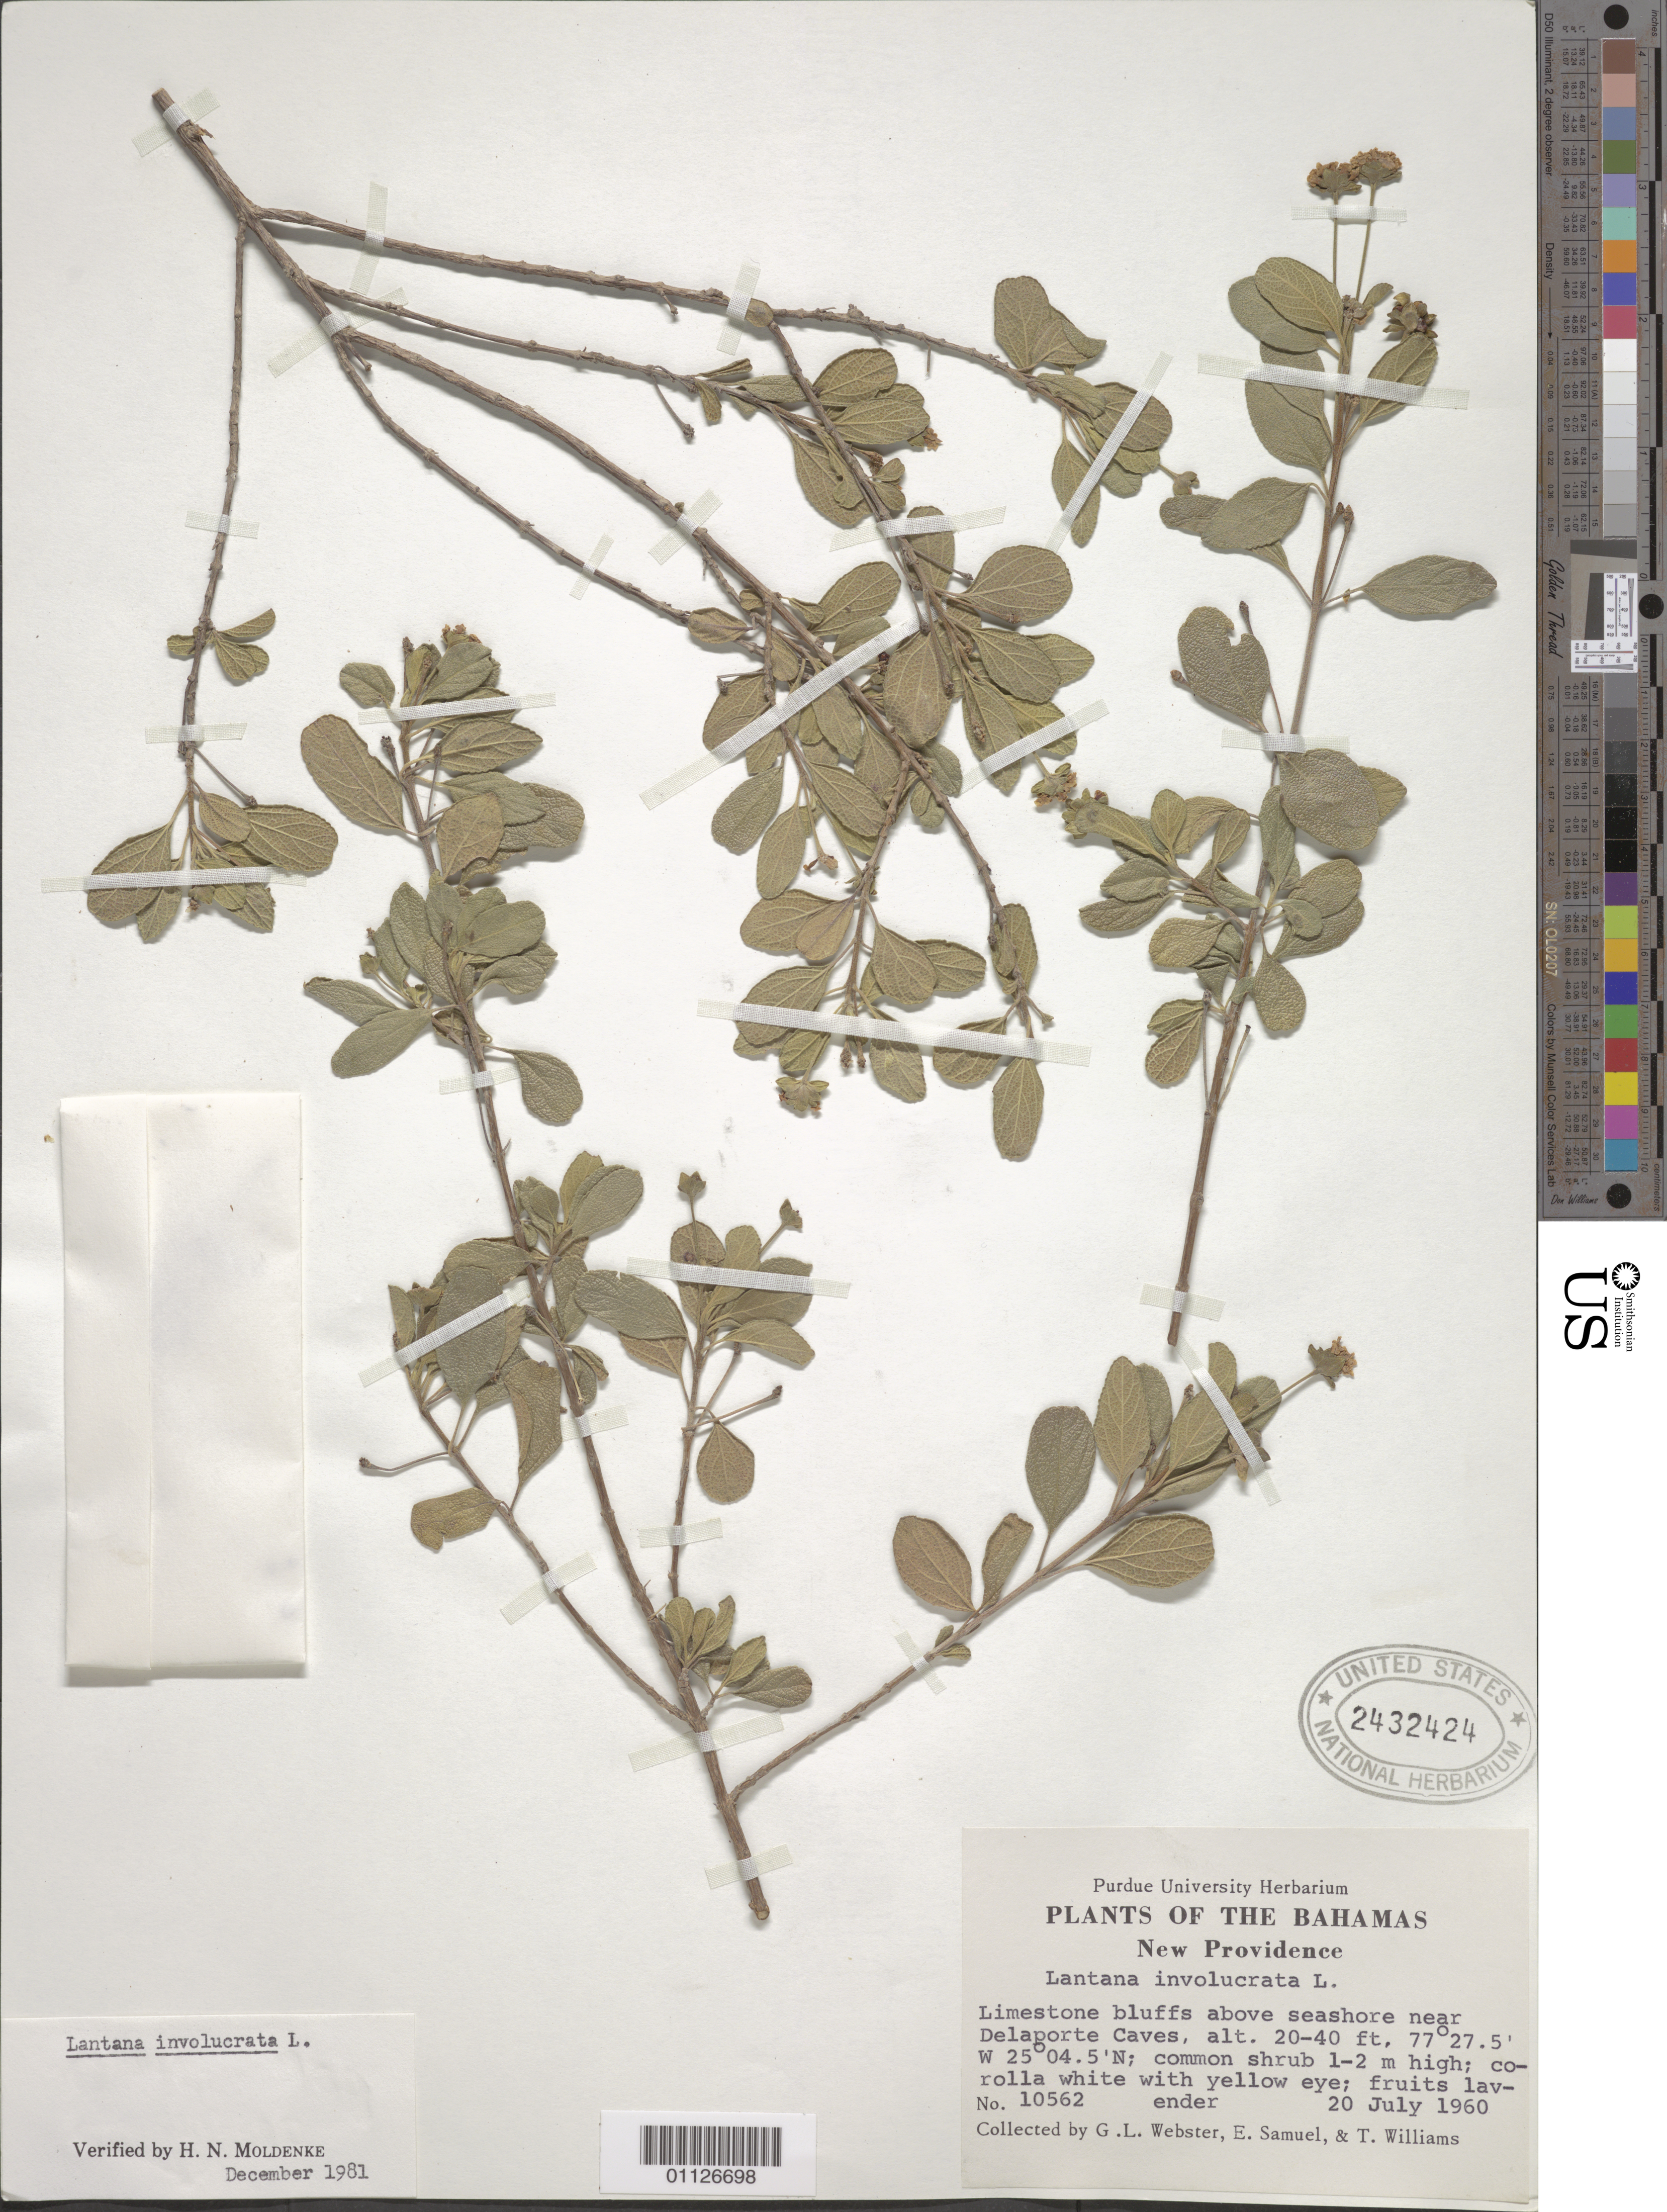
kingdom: Plantae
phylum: Tracheophyta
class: Magnoliopsida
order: Lamiales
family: Verbenaceae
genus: Lantana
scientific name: Lantana involucrata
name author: L.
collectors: G. L. Webster, E. Samuel & T. Williams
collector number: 10562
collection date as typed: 20 Jul 1960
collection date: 1960-07-20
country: Bahamas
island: New Providence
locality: Limestone bluffs above seashore near Delaporte Caves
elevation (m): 6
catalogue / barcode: US 2432424